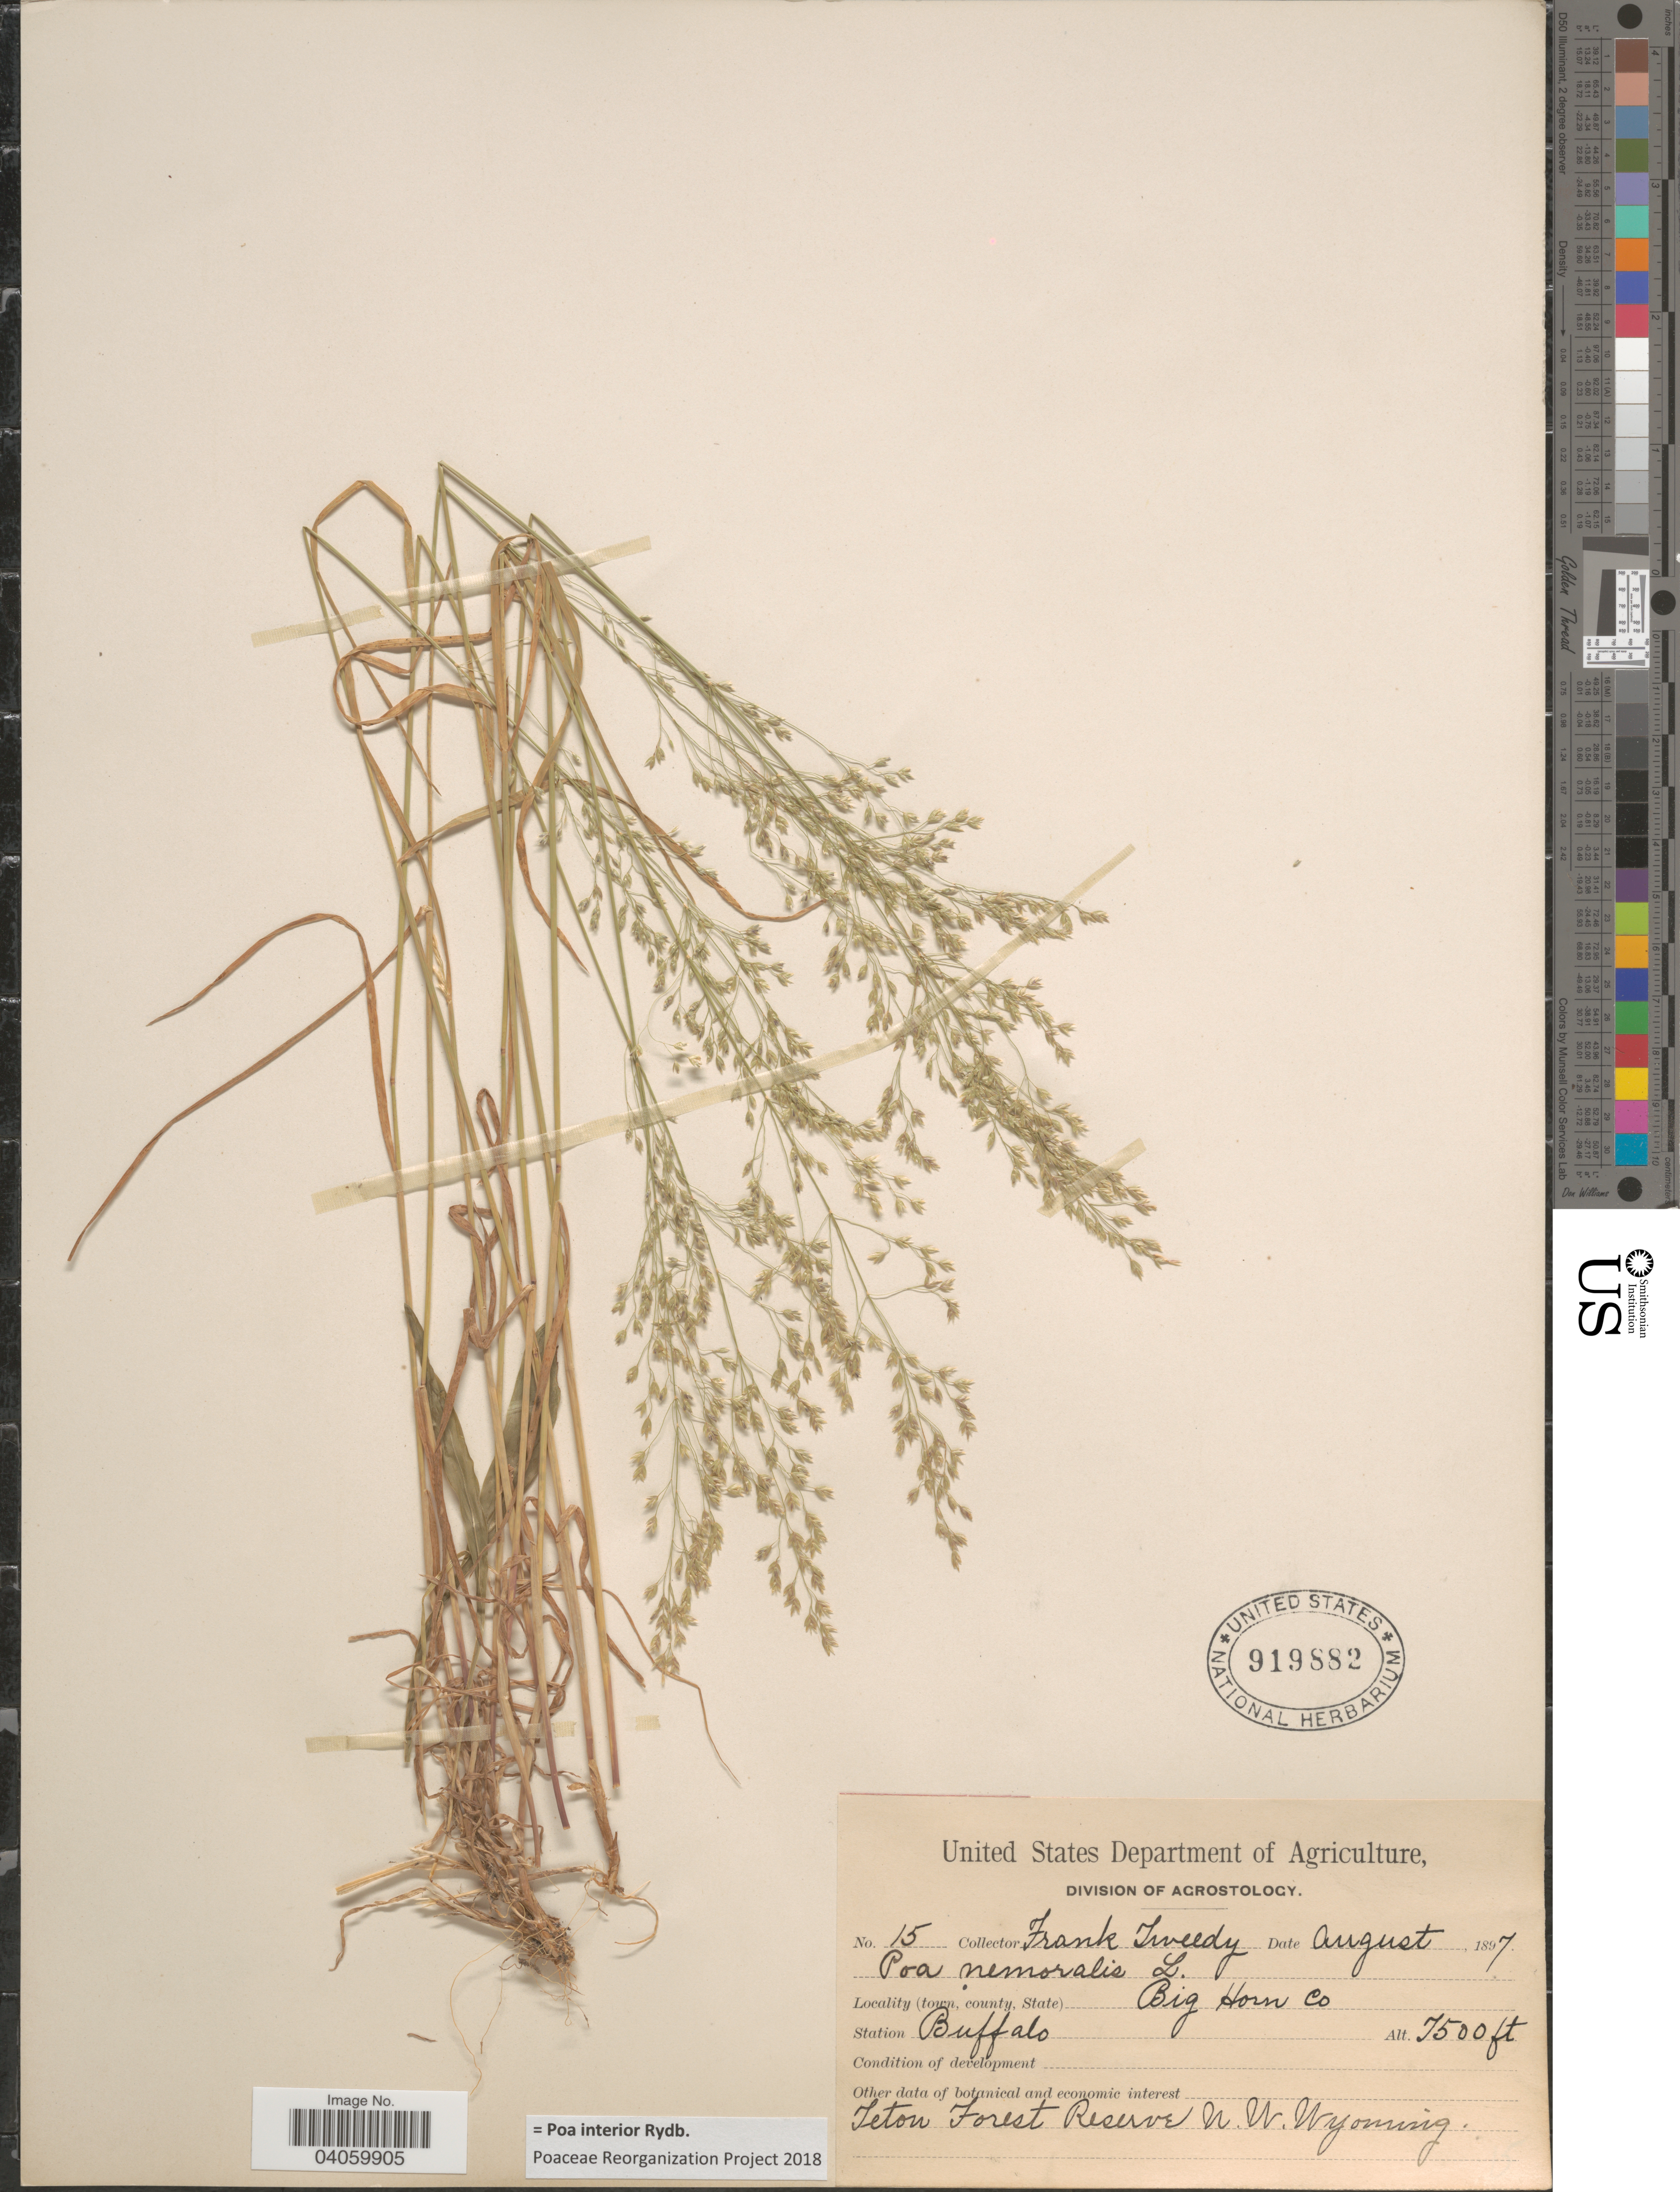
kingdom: Plantae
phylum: Tracheophyta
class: Liliopsida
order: Poales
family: Poaceae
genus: Poa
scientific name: Poa interior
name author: Rydb.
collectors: F. Tweedy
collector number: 15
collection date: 1897-08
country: United States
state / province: Wyoming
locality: Big Horn Co. Station Buffalo. Teton Forest Reserve N.W. Wyoming.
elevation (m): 2286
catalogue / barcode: US 919882